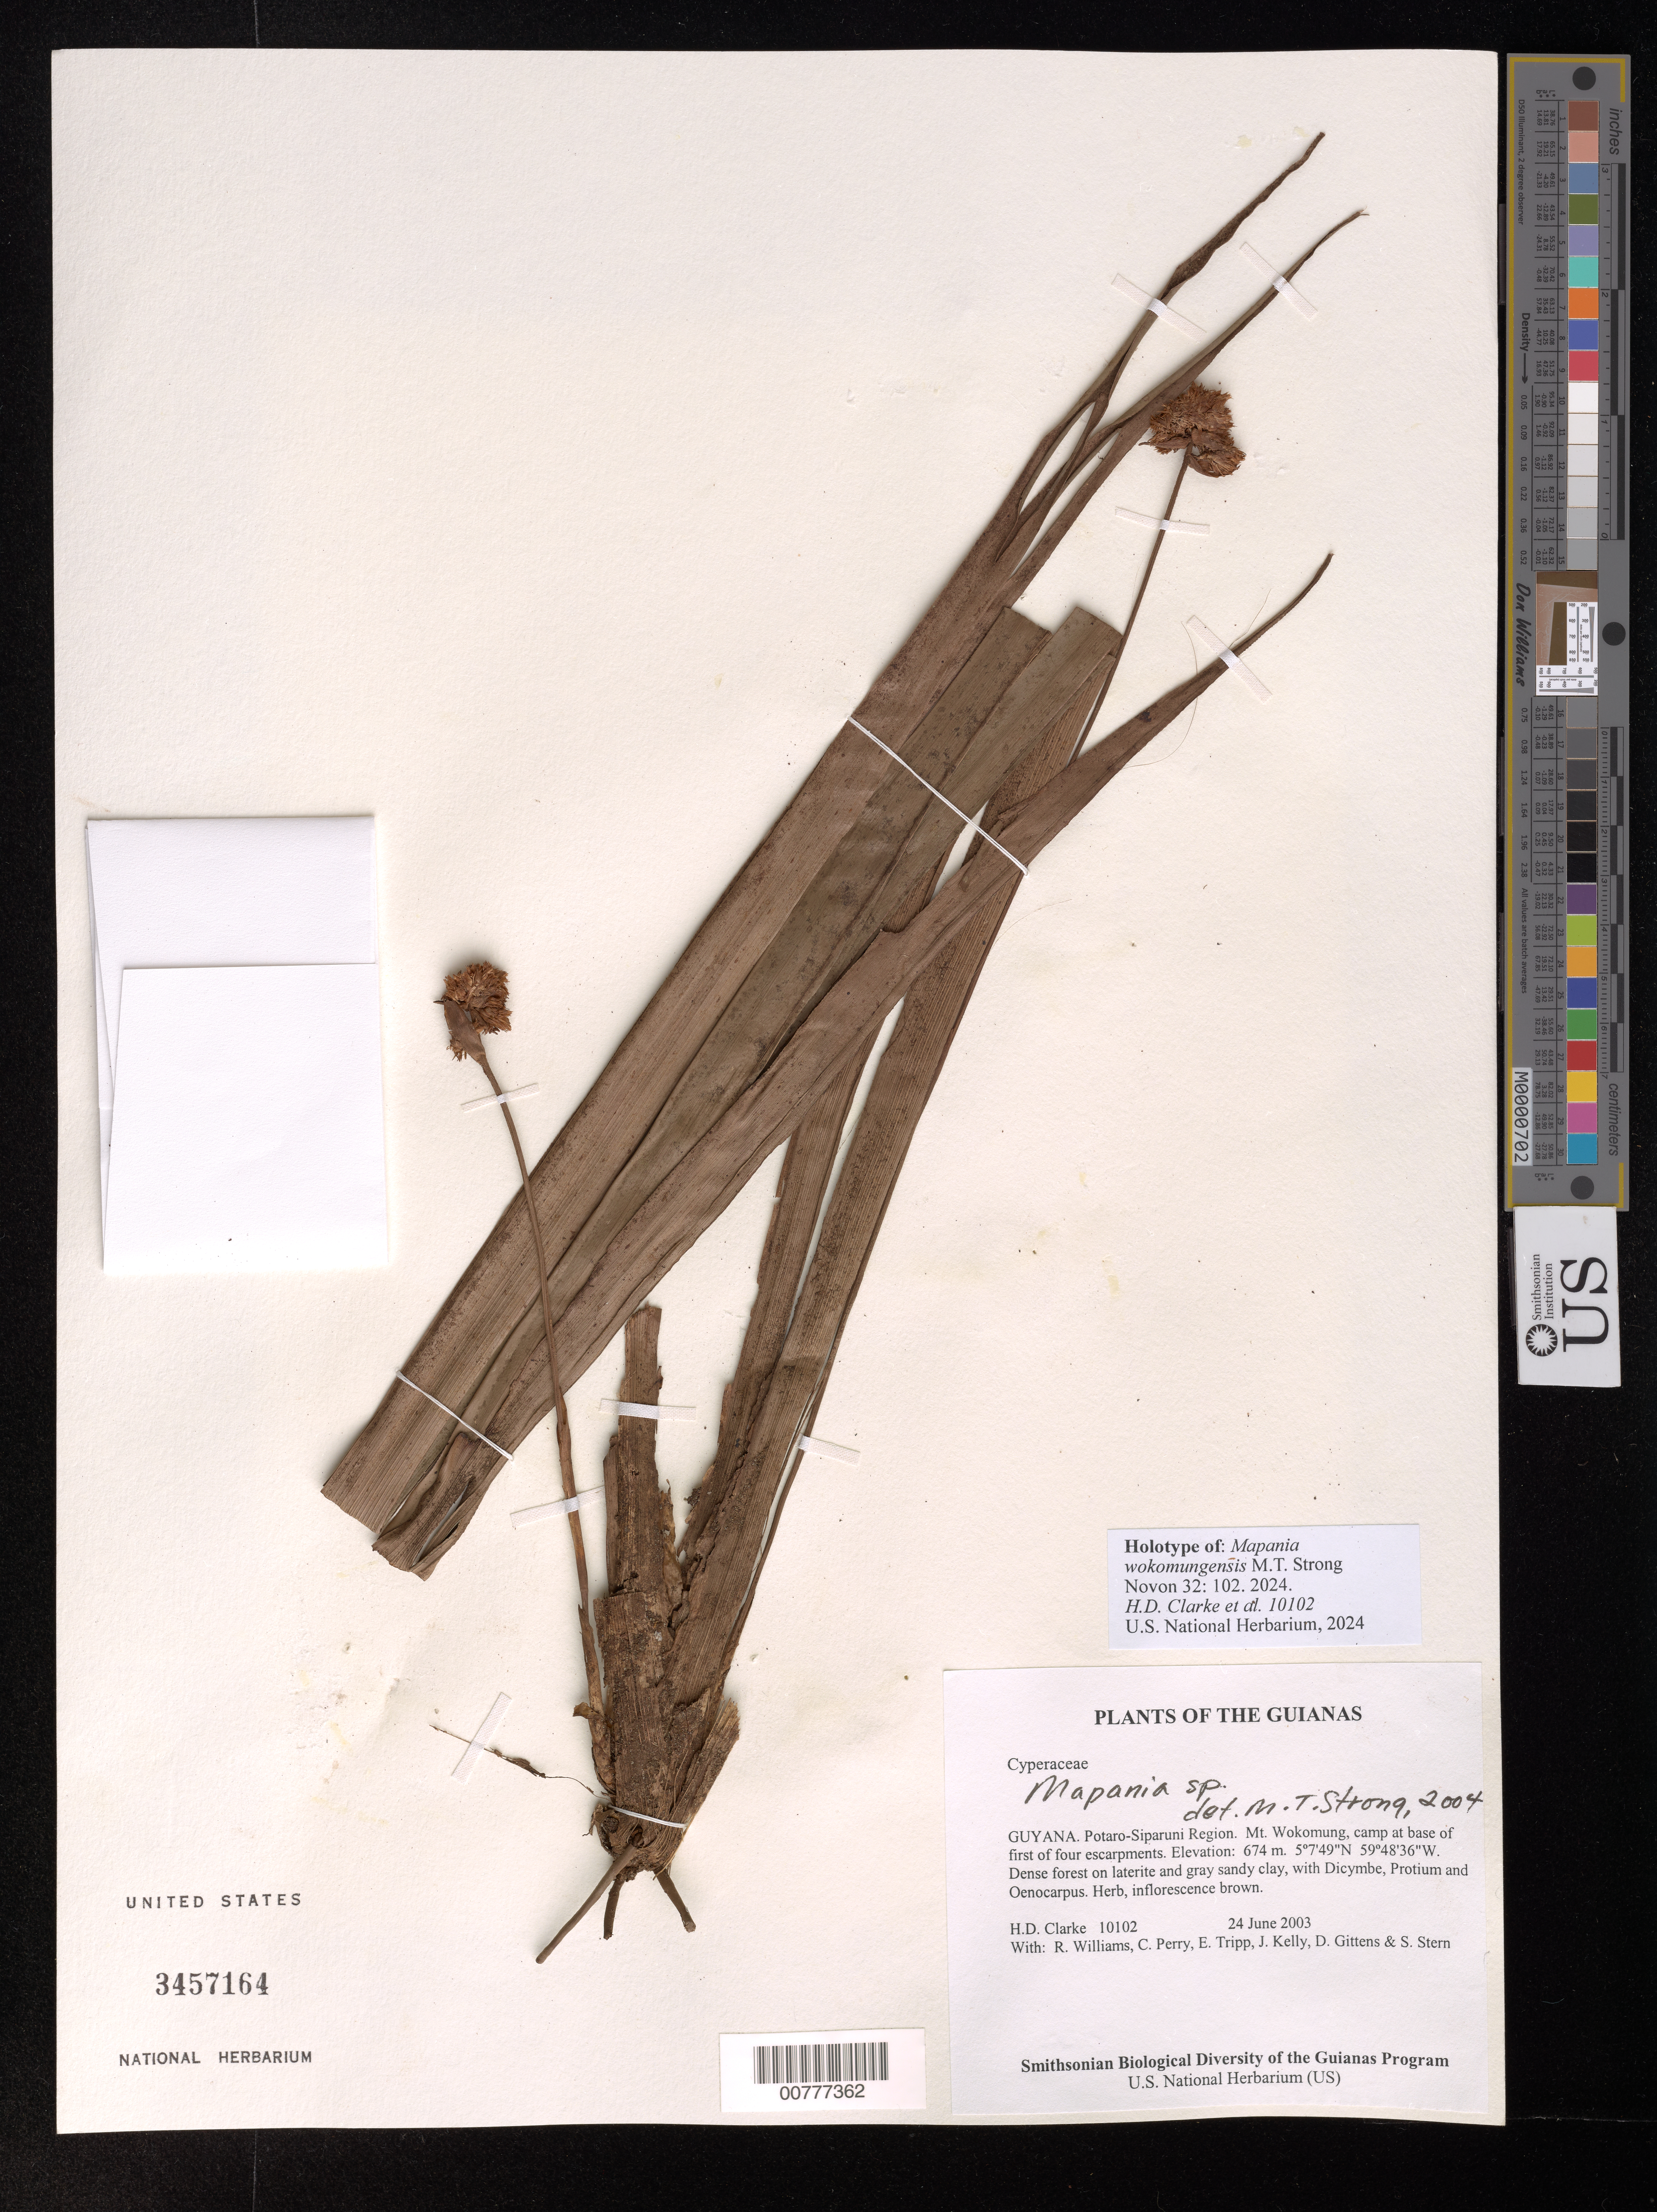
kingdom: Plantae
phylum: Tracheophyta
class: Liliopsida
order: Poales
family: Cyperaceae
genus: Mapania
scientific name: Mapania wokomungensis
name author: M.T. Strong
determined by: Strong, Mark T., (BOT), Smithsonian Institution - National Museum of Natural History (UNITED STATES)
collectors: H. D. Clarke, R. Williams, C. Perry, E. Tripp, J. Kelly, D. Gittens & S. R. Stern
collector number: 10102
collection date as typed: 24 June 2003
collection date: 2003-06-24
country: Guyana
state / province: Potaro-Siparuni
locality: Mt. Wokomung, camp at base of first of four escarpments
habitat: Dense forest on laterite and gray sandy clay, with Dicymbe, Protium and Oenocarpus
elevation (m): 674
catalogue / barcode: US 3457164